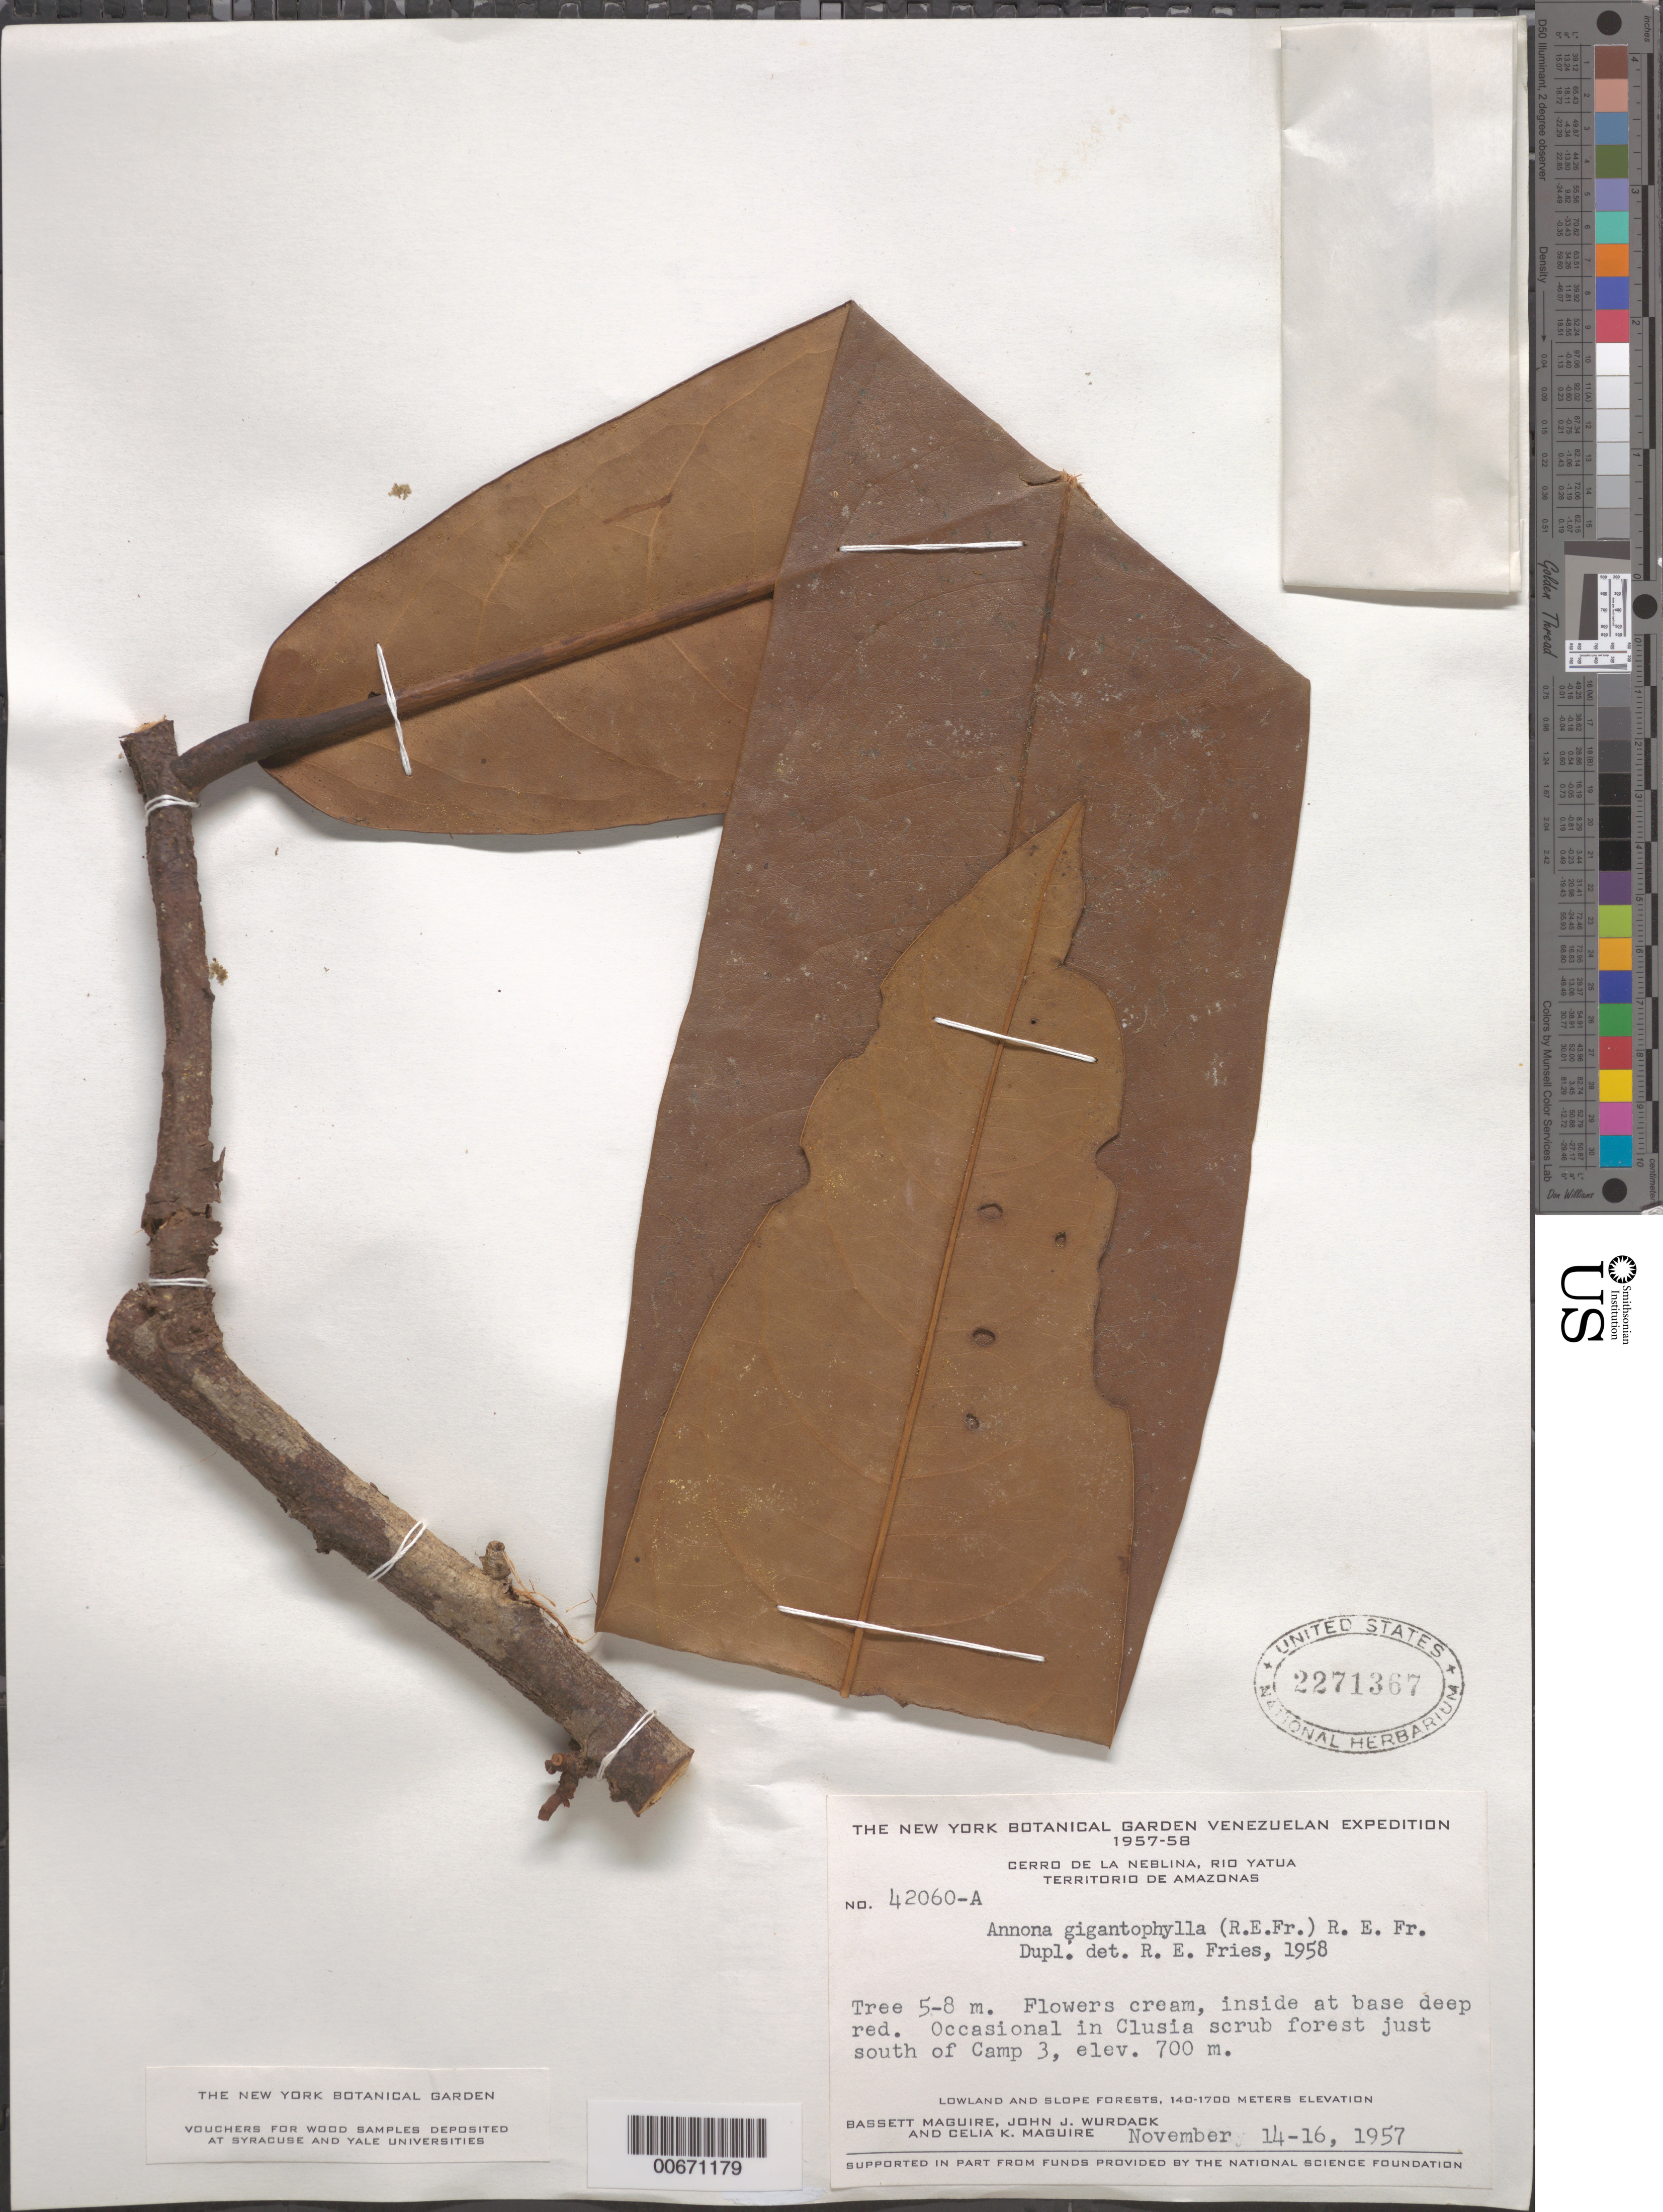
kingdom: Plantae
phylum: Tracheophyta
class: Magnoliopsida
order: Magnoliales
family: Annonaceae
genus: Annona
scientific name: Annona gigantophylla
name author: (R.E. Fr.) R.E. Fr.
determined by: Fries, R. E.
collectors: B. Maguire, J. J. Wurdack & C. K. Maguire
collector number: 42060 A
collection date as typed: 14-Nov-57 to 16-Nov-57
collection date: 1957-11-14/1957-11-16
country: Venezuela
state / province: Amazonas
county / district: Río Negro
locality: Cerro de la Neblina, Río Yatua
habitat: Lowland & slope forests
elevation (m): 700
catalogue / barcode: US 2271367